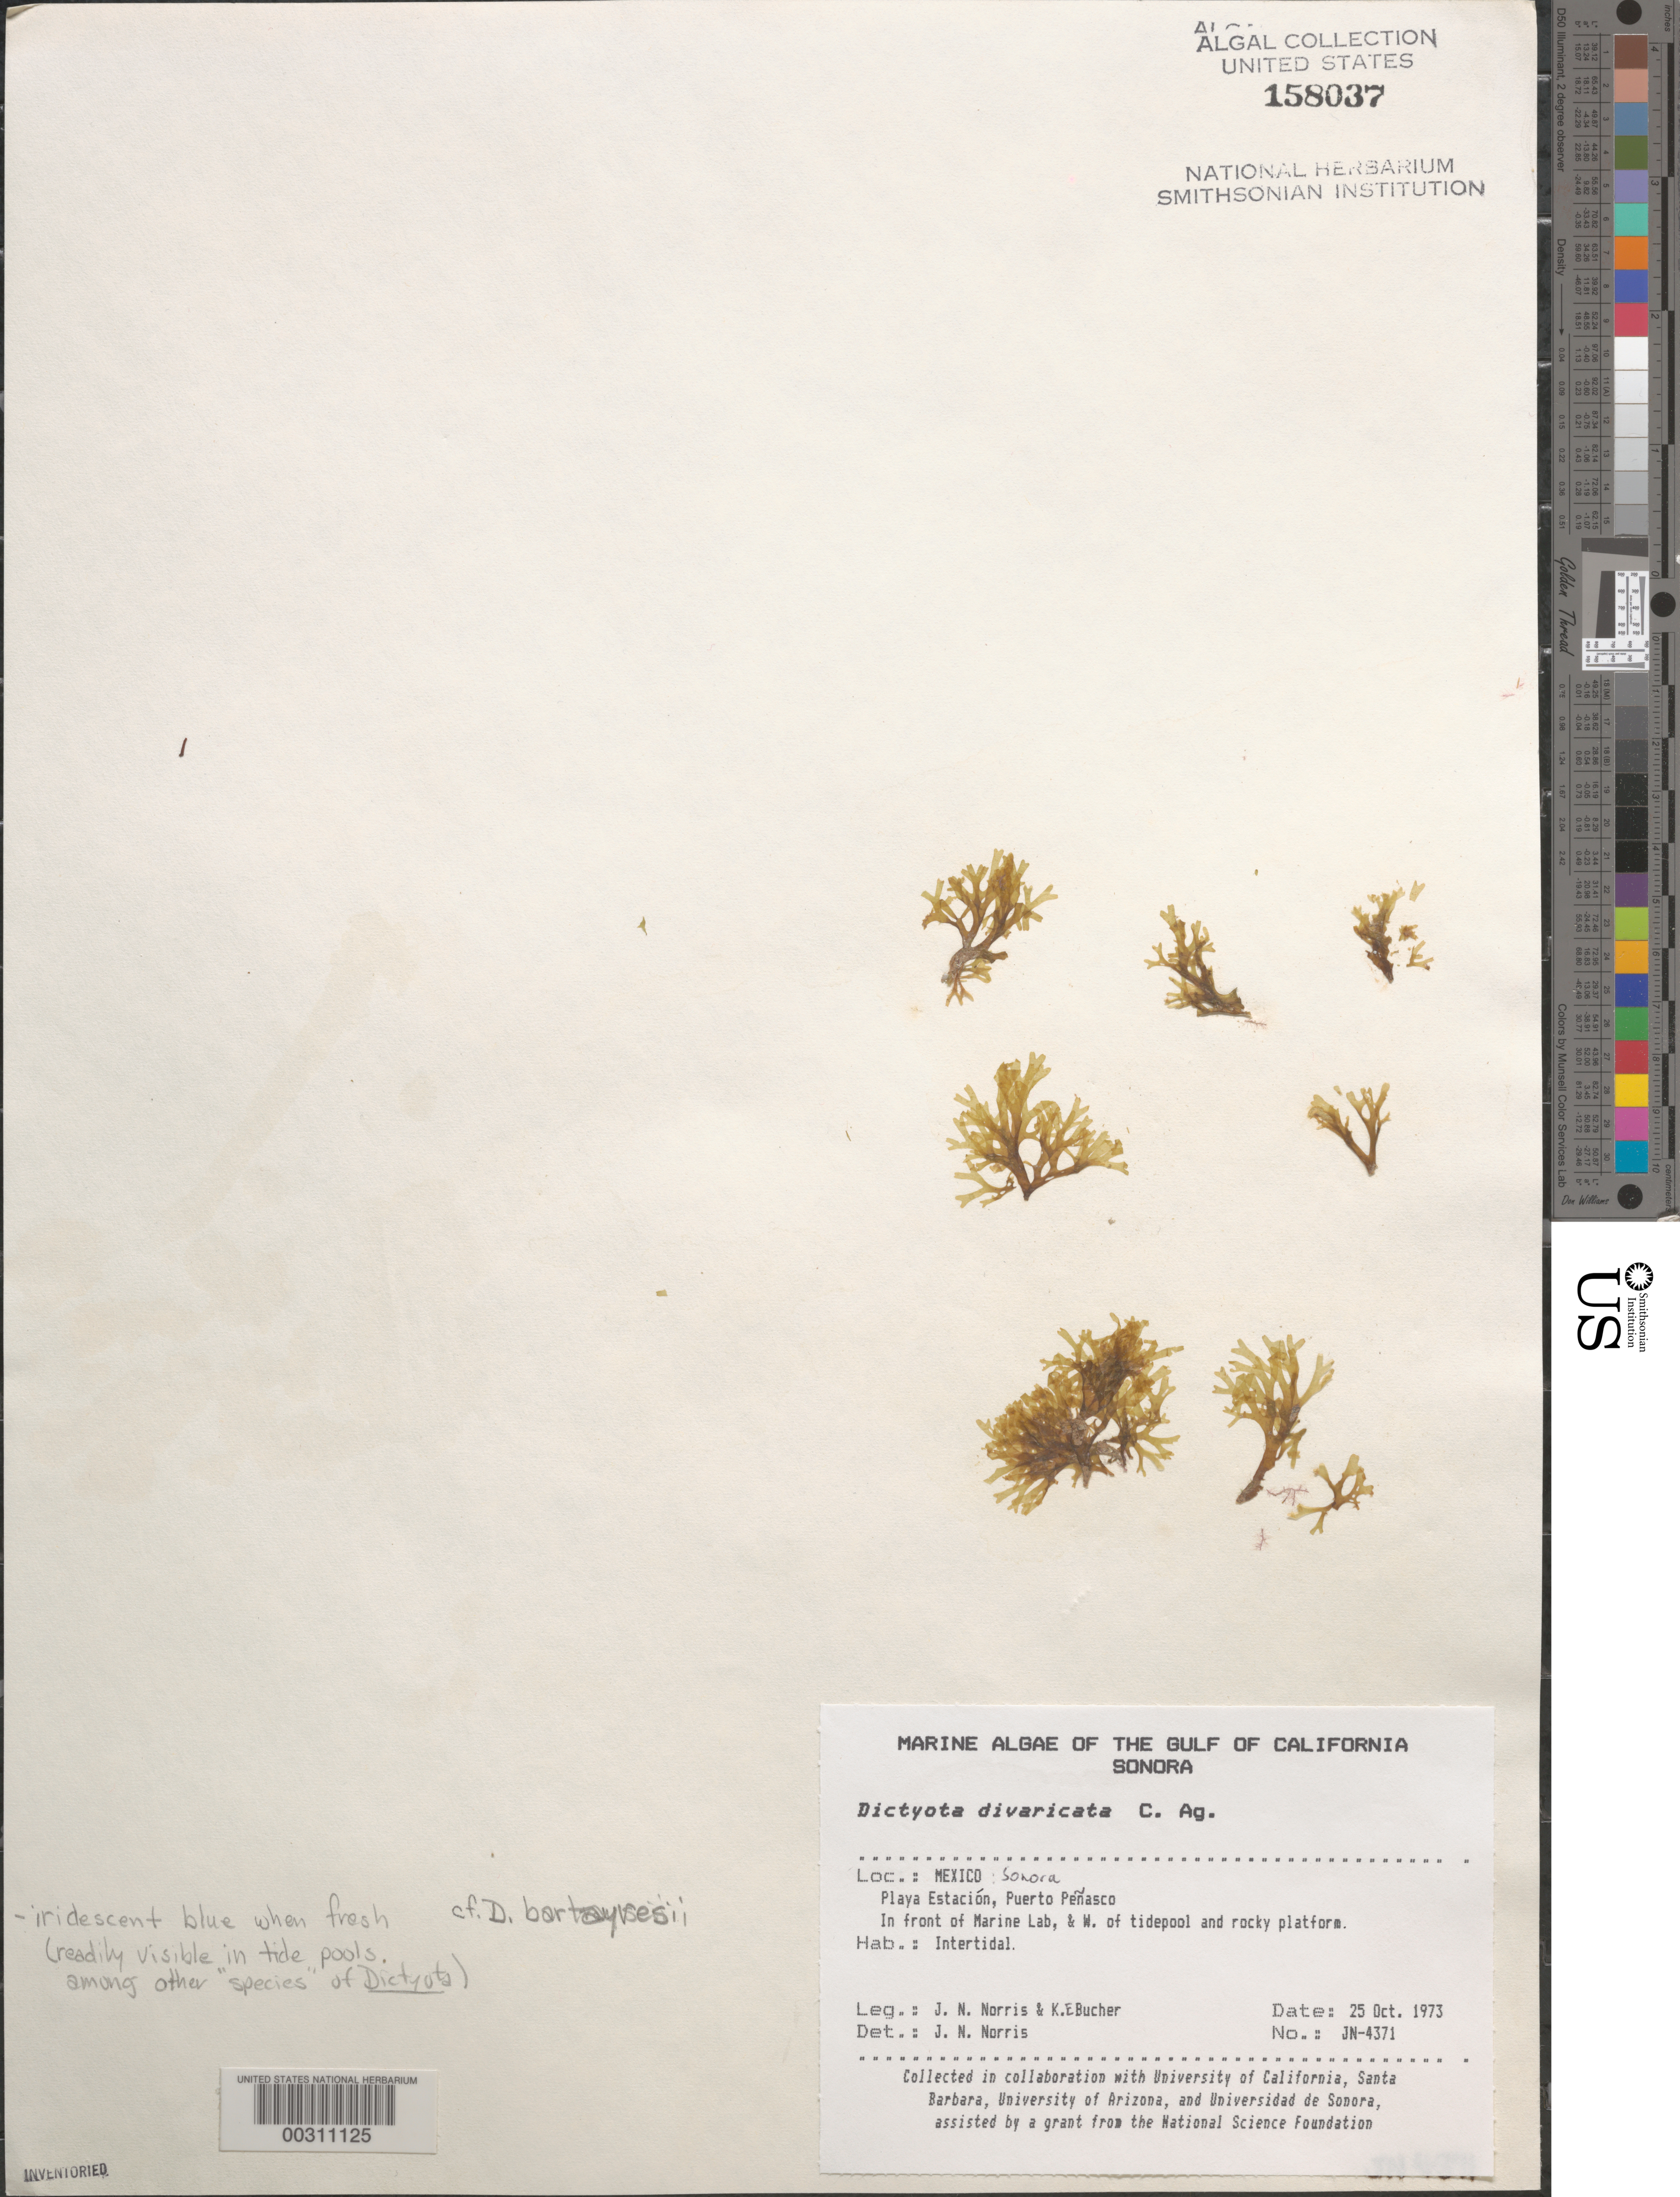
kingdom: Chromista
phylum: Ochrophyta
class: Phaeophyceae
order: Dictyotales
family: Dictyotaceae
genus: Dictyota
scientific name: Dictyota divaricata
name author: J.V.Lamouroux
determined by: Norris, James N.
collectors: J. N. Norris & K. E. Bucher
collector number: JN-4371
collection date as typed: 25 Oct 1973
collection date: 1973-10-25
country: Mexico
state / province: Sonora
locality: Playa Estacion, Puerto Penasco, marine laboratory area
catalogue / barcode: US 158037